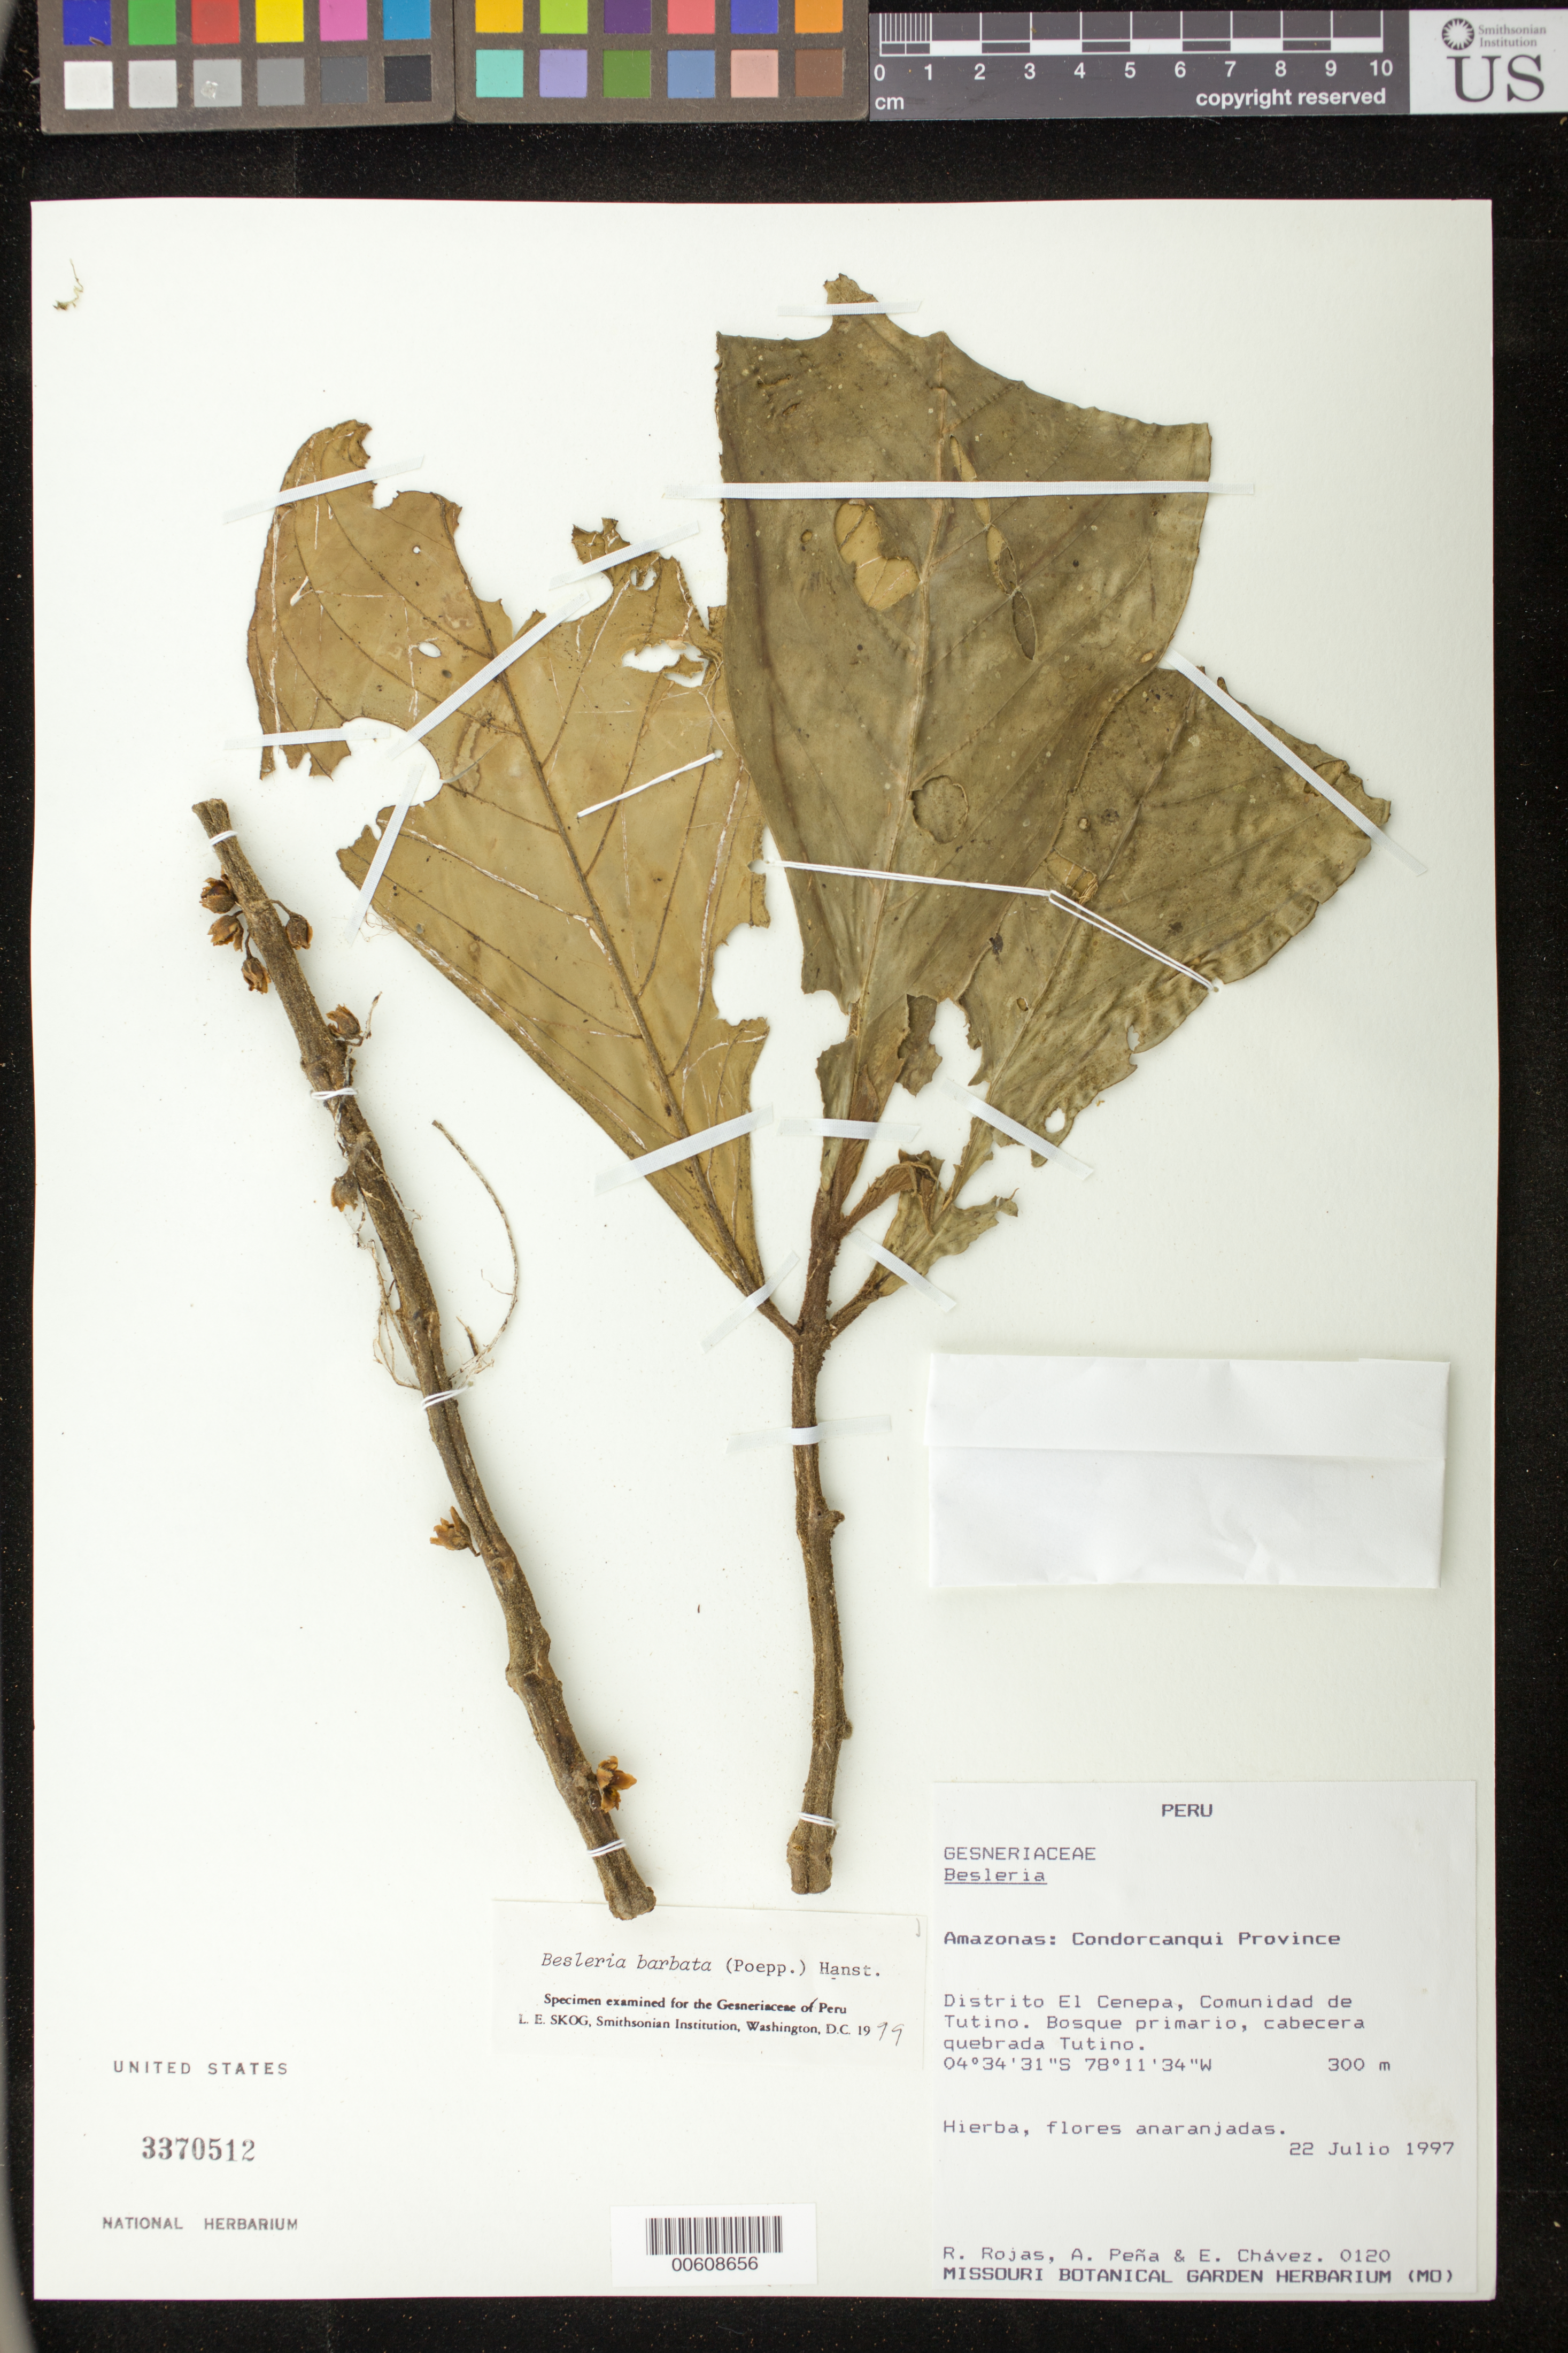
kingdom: Plantae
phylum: Tracheophyta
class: Magnoliopsida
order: Lamiales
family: Gesneriaceae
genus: Besleria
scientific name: Besleria barbata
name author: (Poepp.) Hanst.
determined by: Skog, Laurence E.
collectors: R. Rojas, A. Peña & E. Chávez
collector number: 120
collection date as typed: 22 Jul 1997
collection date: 1997-07-22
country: Peru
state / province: Amazonas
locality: Prov. Condorcanqui, Dtto. El Cenepa; comunidad de Tutino, cabecera quebrada Tutino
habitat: Bosque primario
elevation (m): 300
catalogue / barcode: US 3370512